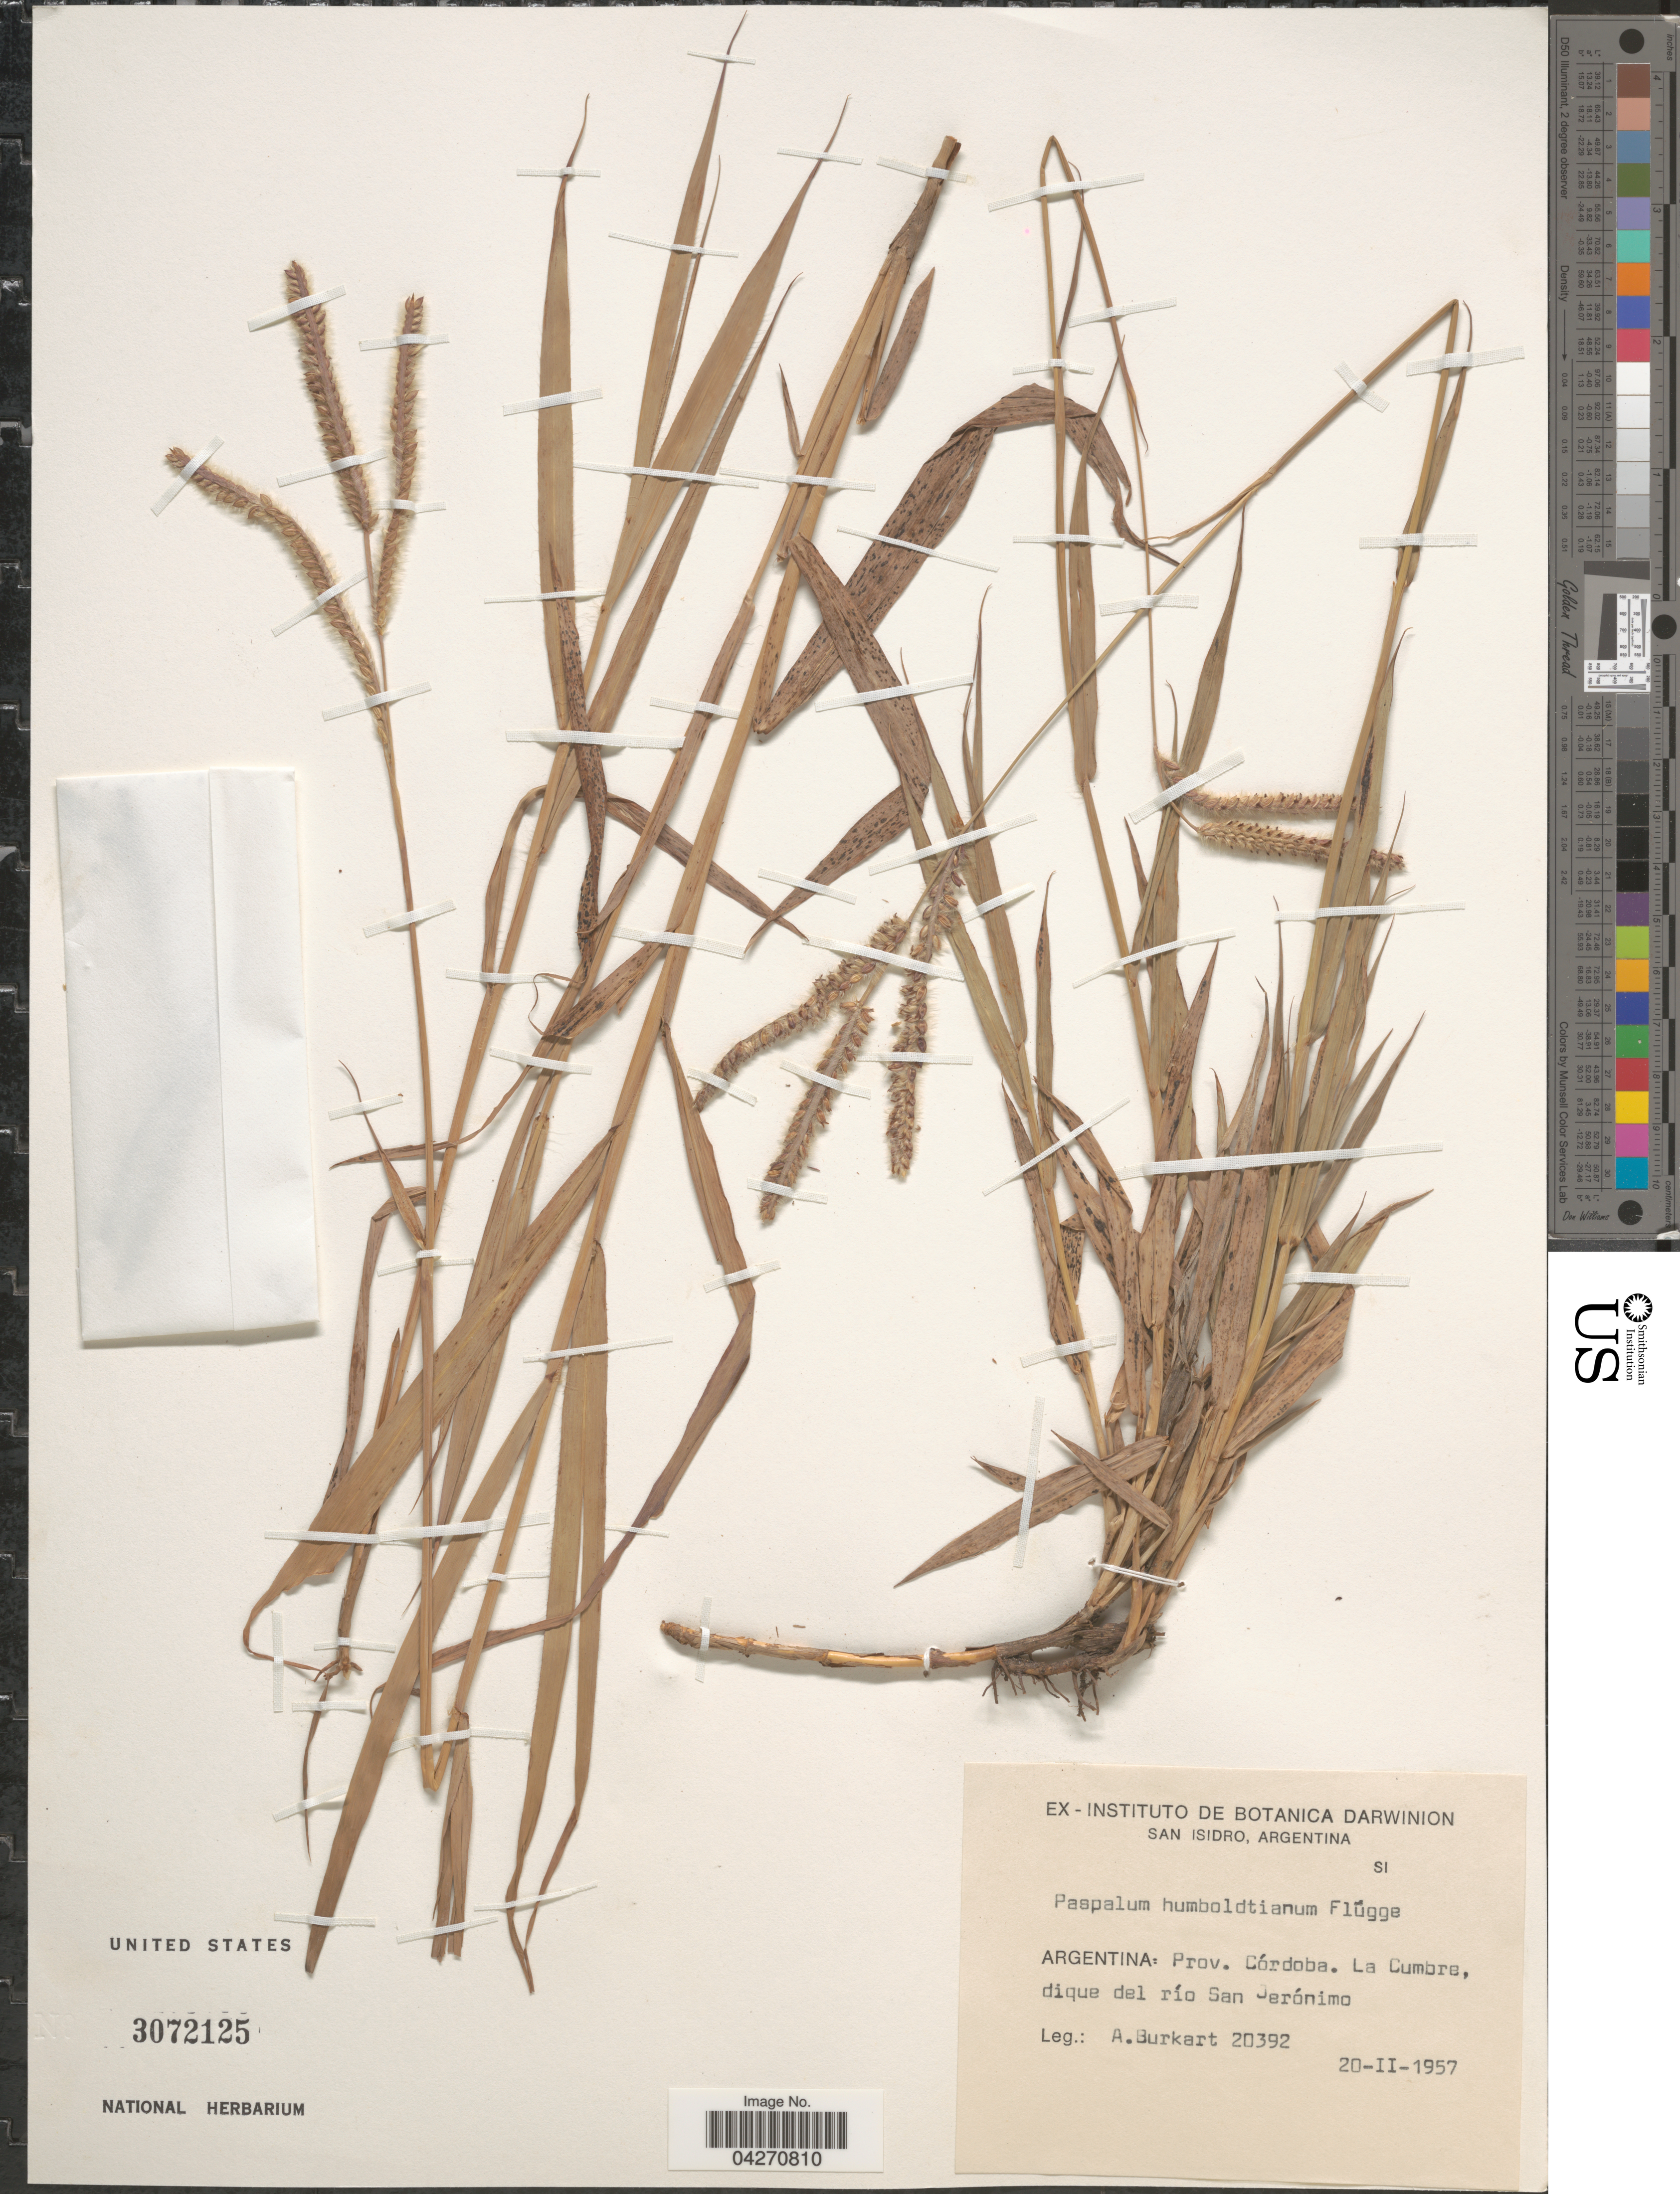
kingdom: Plantae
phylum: Tracheophyta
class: Liliopsida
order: Poales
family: Poaceae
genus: Paspalum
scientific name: Paspalum humboldtianum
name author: Flüggé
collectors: A. E. Burkart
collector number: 20392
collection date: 1957-02-20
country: Argentina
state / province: Cordoba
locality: La Cumbra, dique del río San Jerónimo.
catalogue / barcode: US 3072125